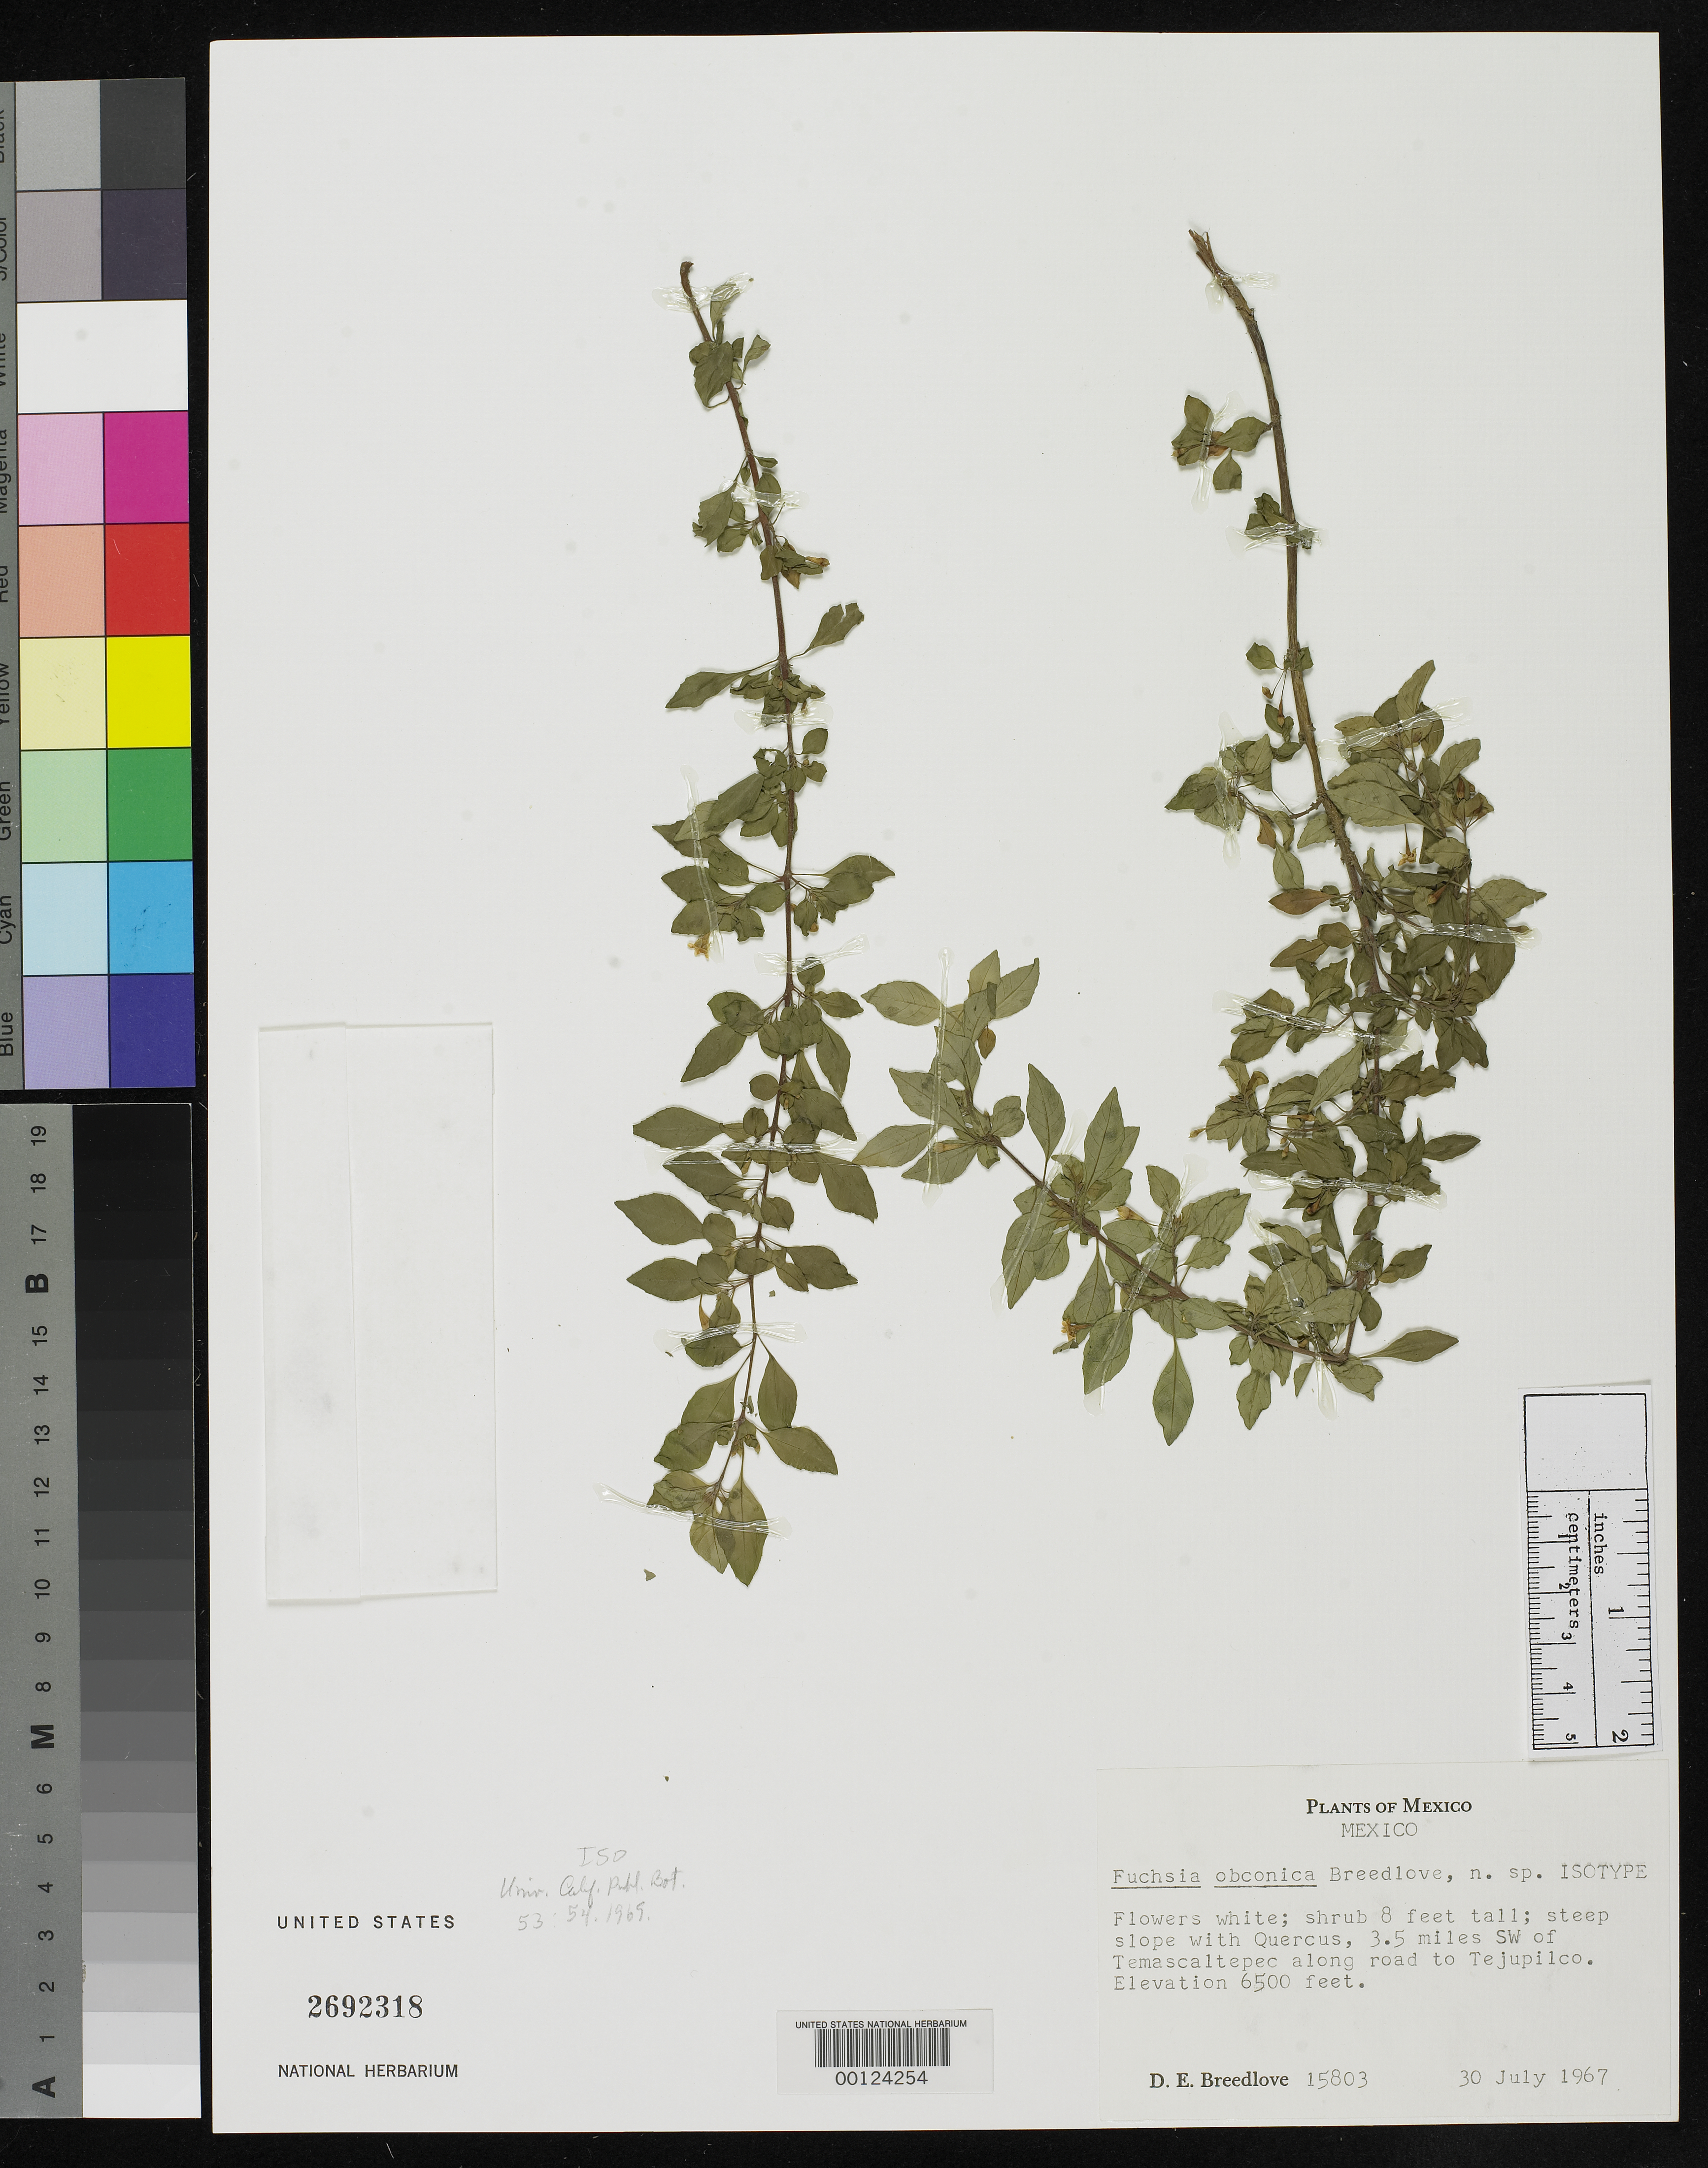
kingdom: Plantae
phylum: Tracheophyta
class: Magnoliopsida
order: Myrtales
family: Onagraceae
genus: Fuchsia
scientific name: Fuchsia obconica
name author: Breedlove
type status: Isotype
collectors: D. E. Breedlove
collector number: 15803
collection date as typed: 30 Jul 1967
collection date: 1967-07-30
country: Mexico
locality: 3.5 miles SW of Temascaltepec along road to Tejupilco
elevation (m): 1981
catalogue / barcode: US 2692318